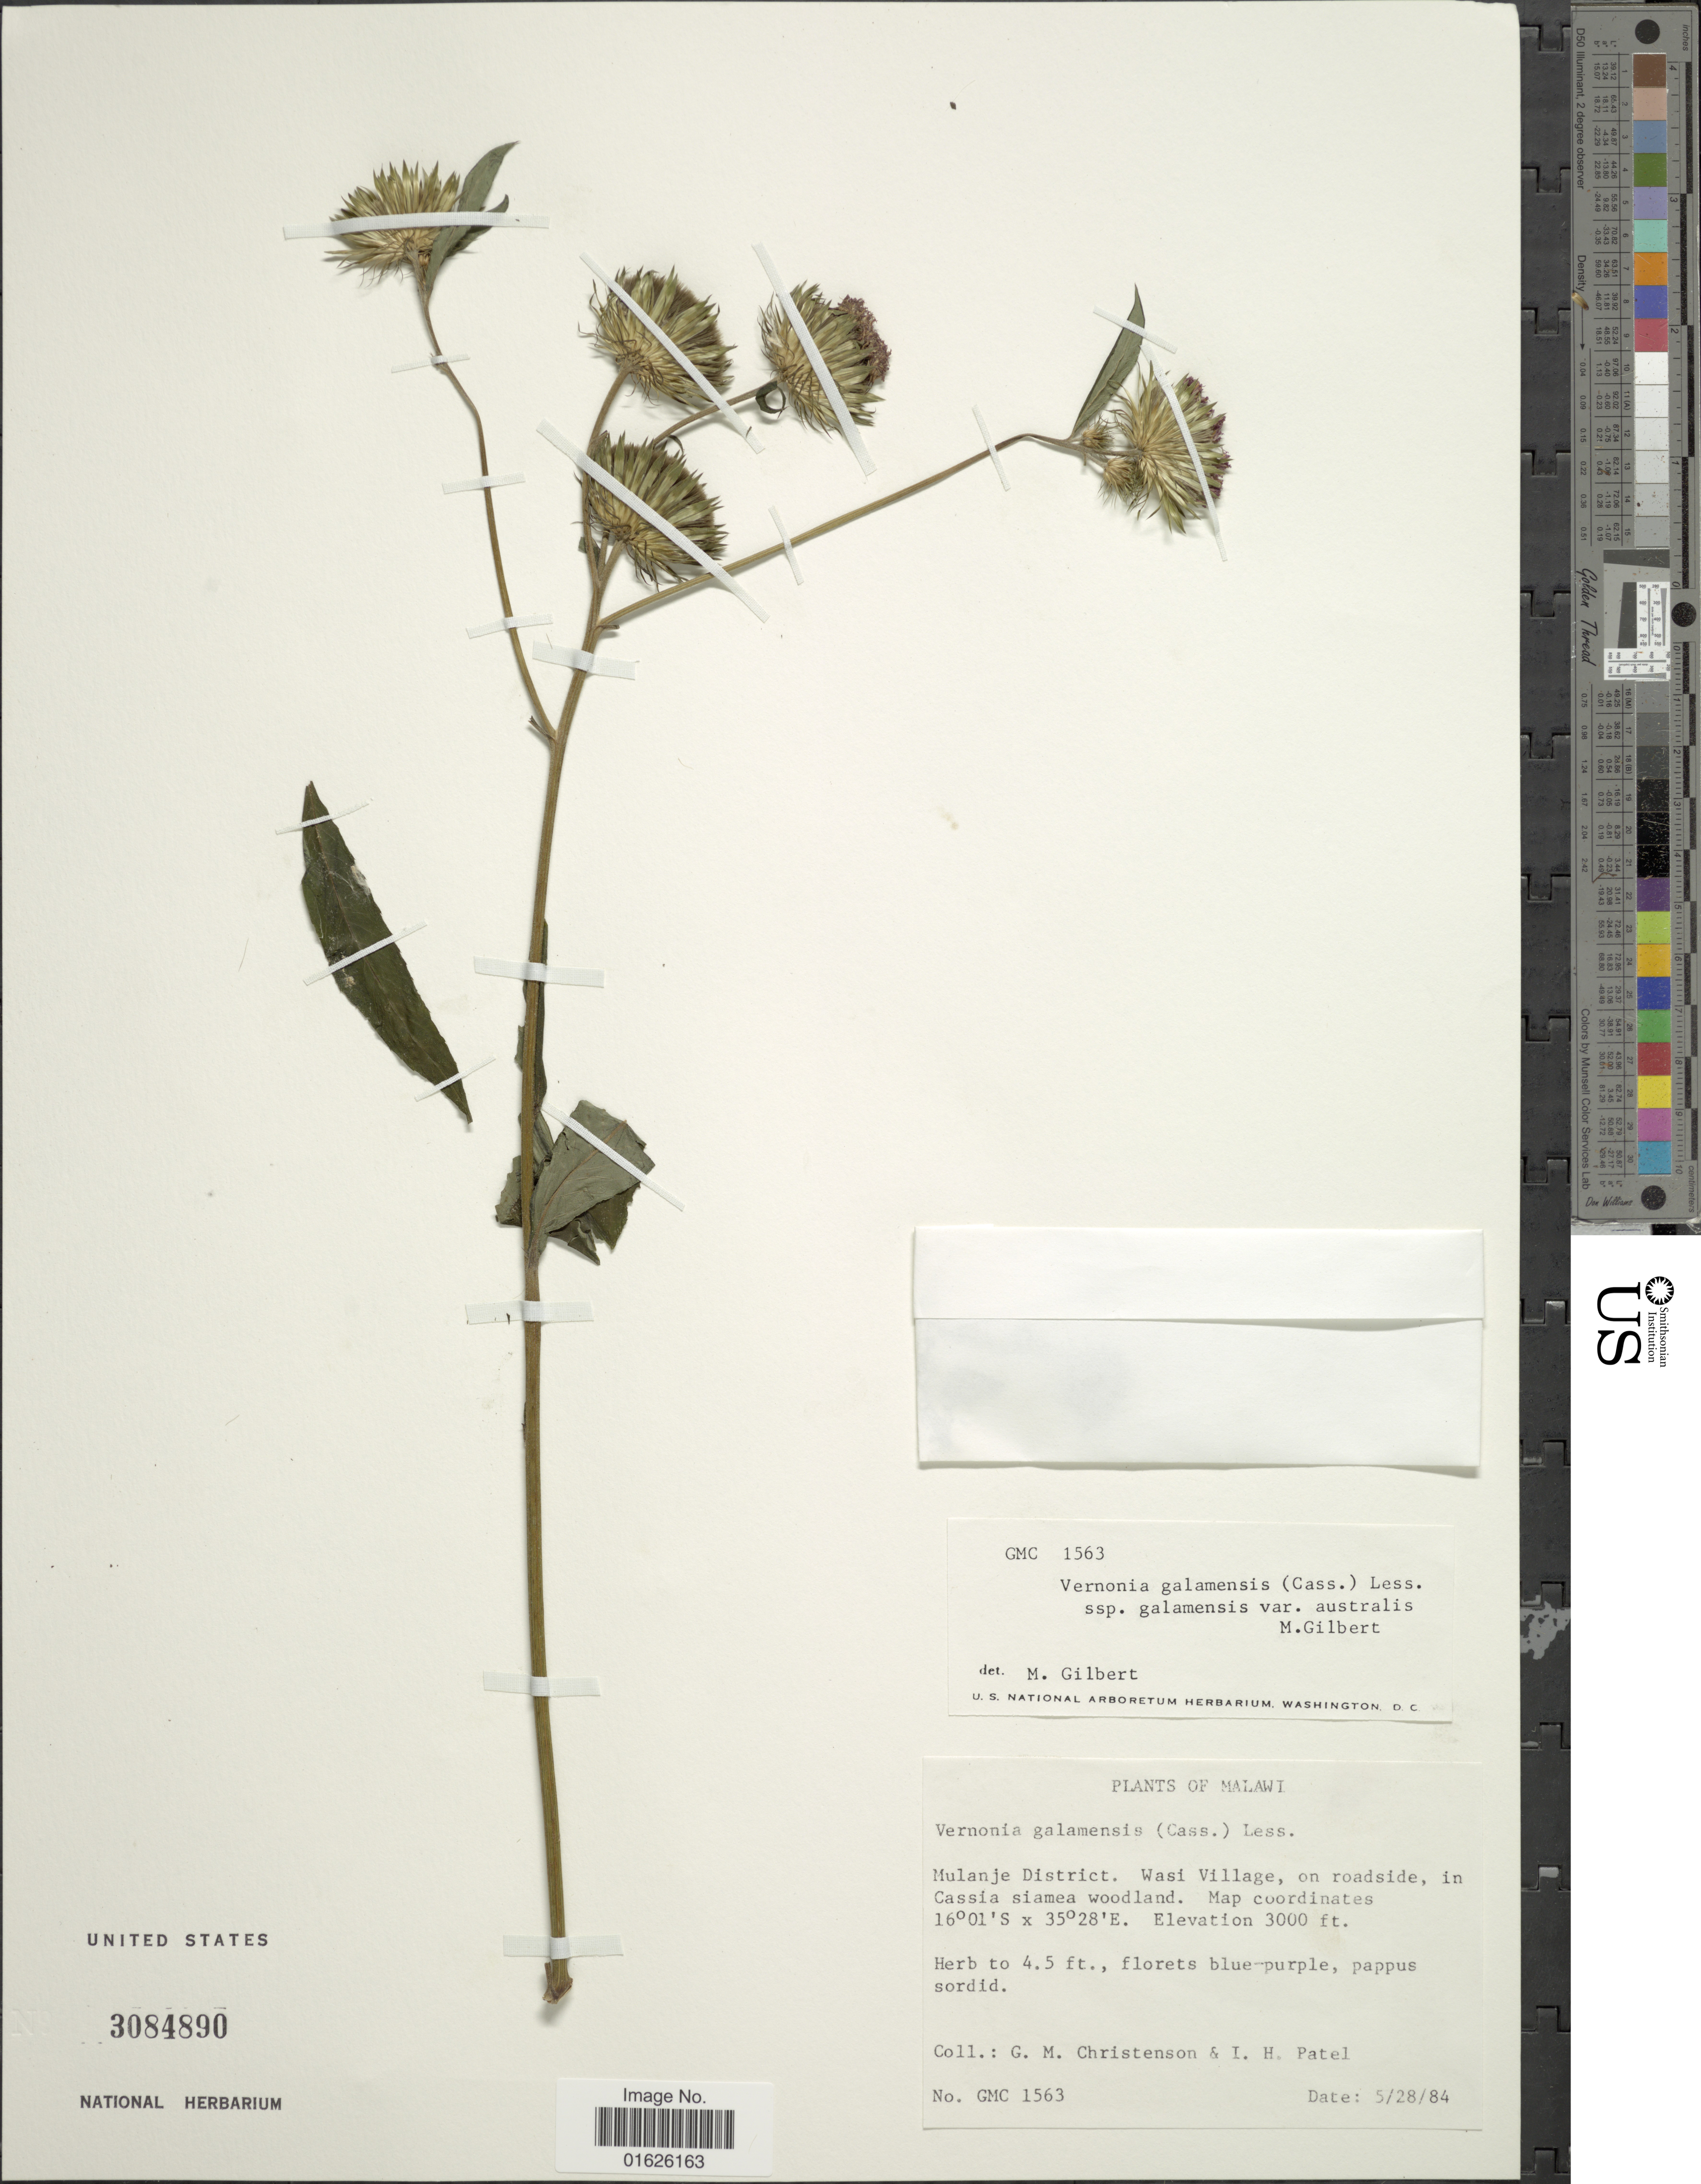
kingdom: Plantae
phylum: Tracheophyta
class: Magnoliopsida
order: Asterales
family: Asteraceae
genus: Centrapalus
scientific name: Centrapalus pauciflorus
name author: (Willd.) H. Rob.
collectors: G. Christenson & I. Patel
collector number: GMC 1563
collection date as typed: Transcribed d/m/y: 28/5/84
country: Malawi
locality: Mulanje District, Wasi Village, on roadside, in Cassia siama woodland.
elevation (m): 914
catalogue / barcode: US 3084890